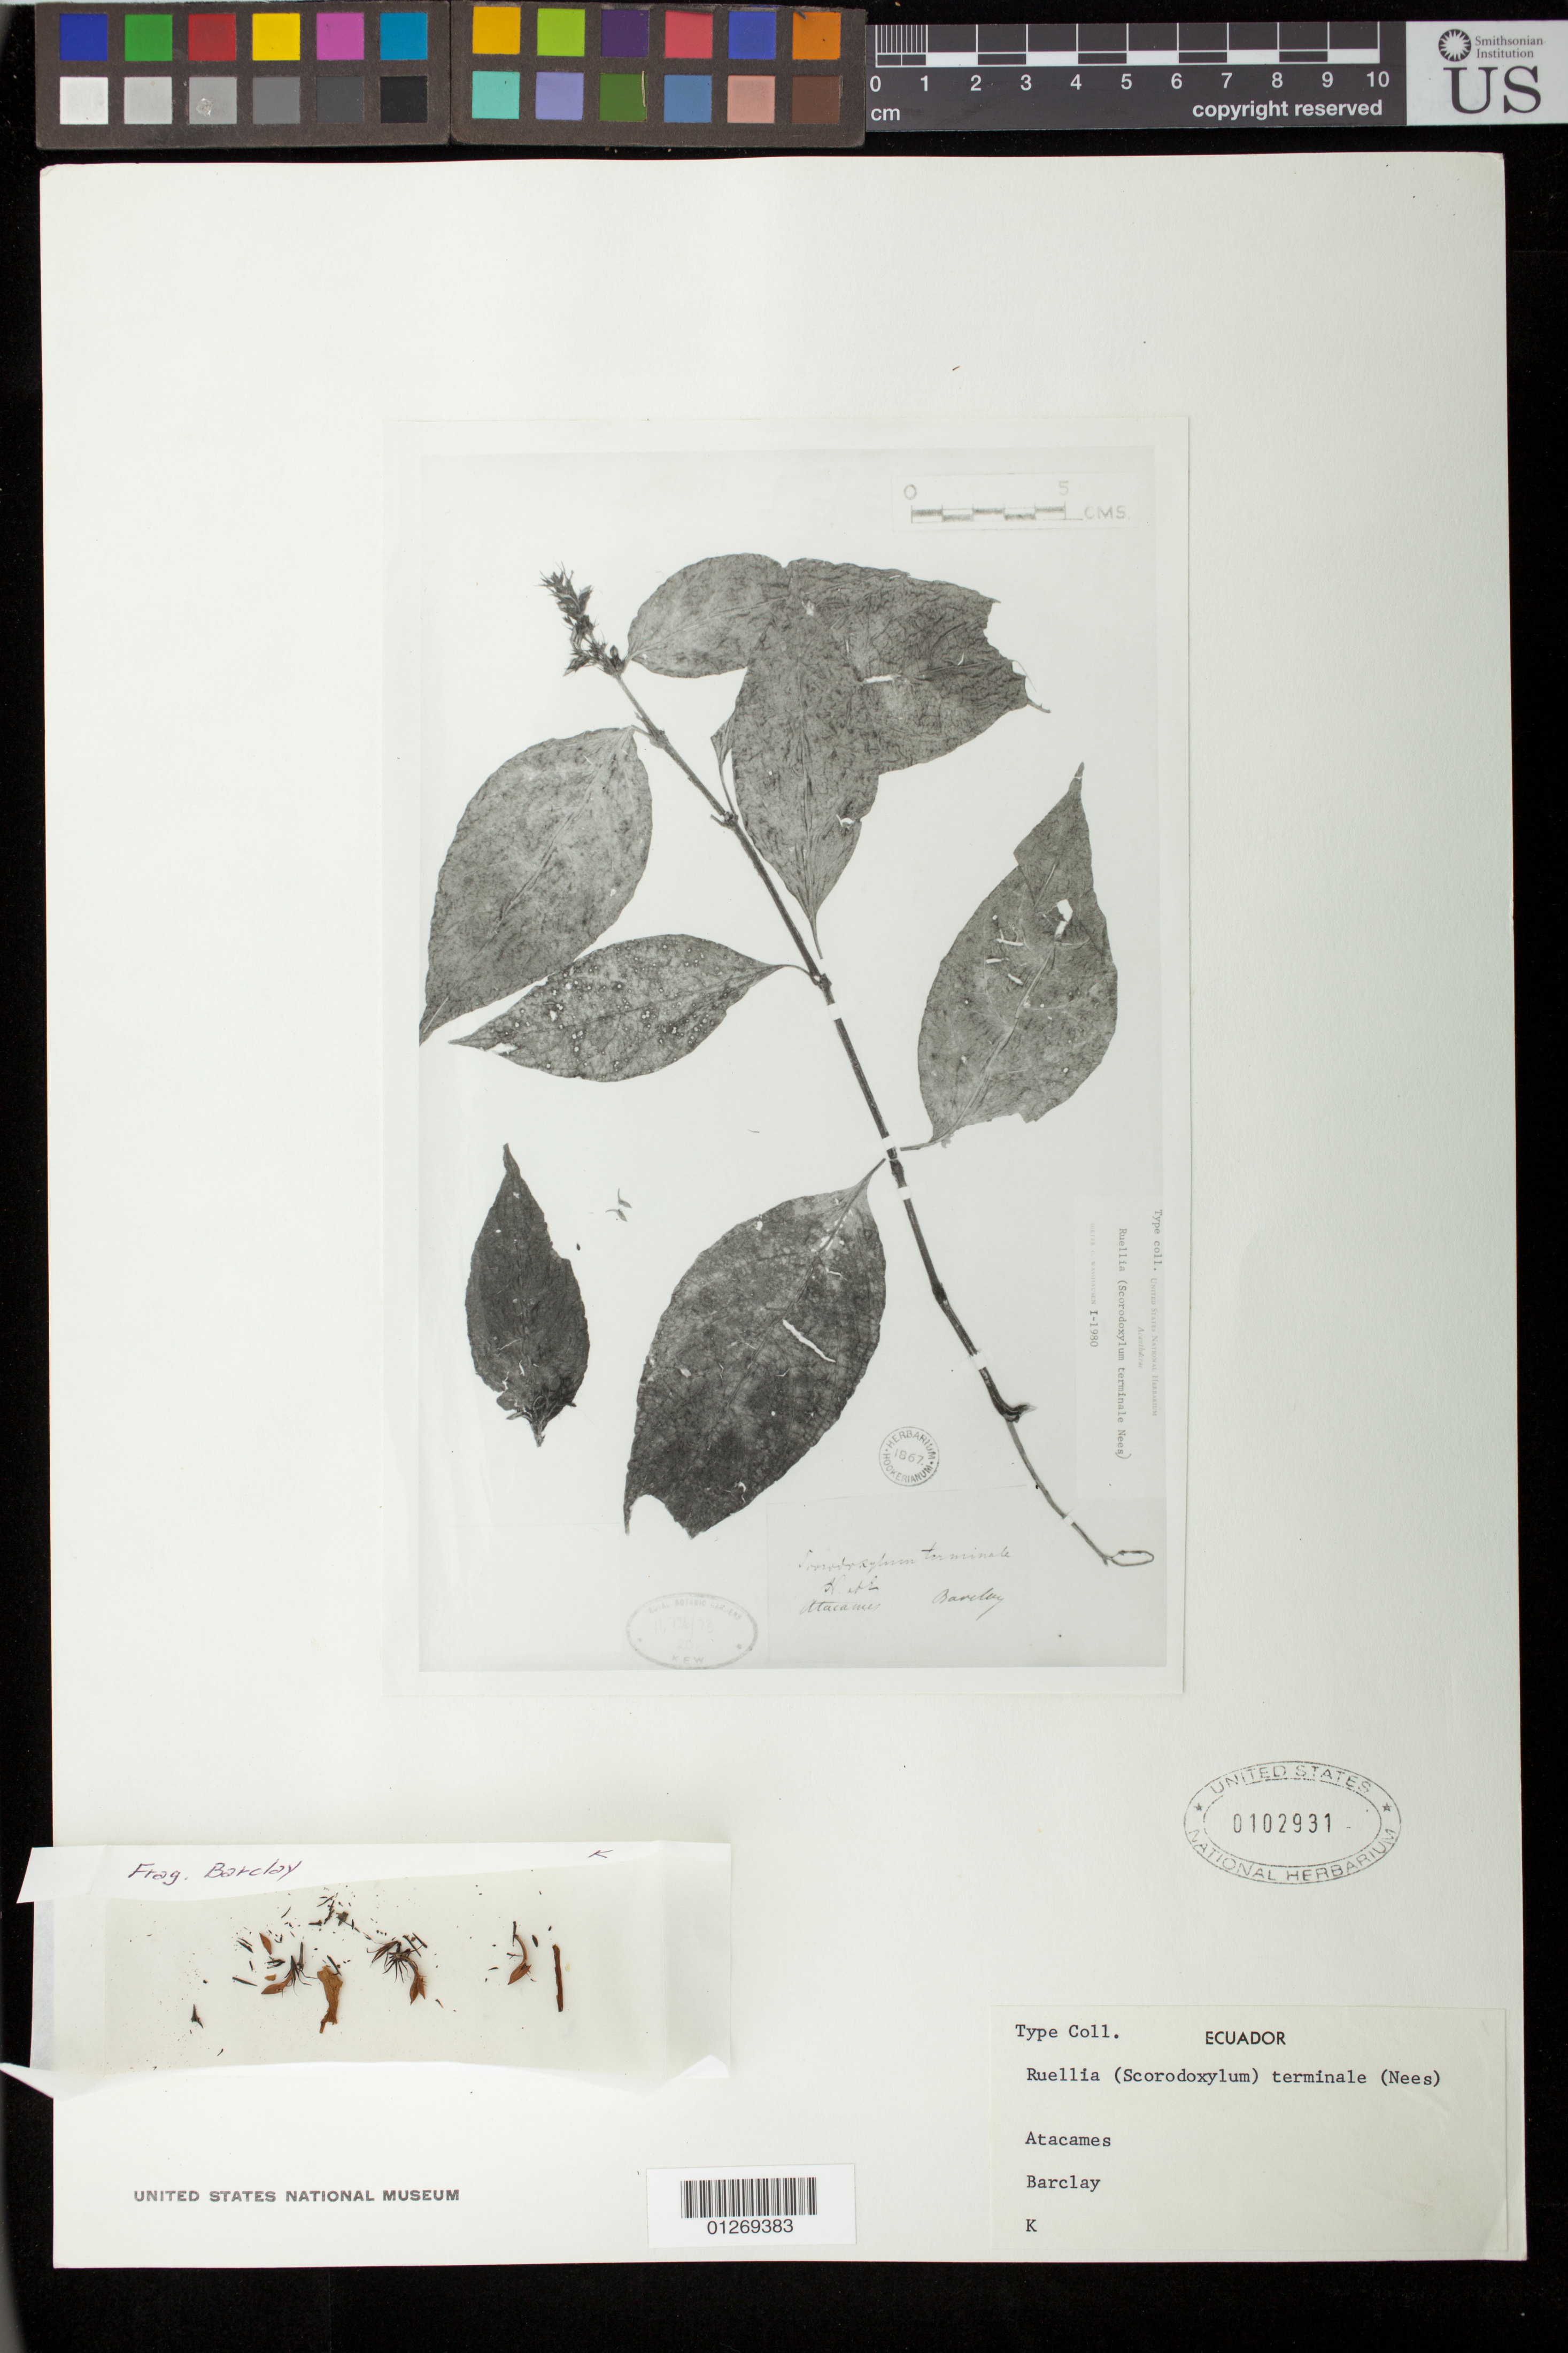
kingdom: Plantae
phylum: Tracheophyta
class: Magnoliopsida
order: Lamiales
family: Acanthaceae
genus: Scorodoxylum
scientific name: Scorodoxylum terminale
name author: Nees in Benth.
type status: Type Collection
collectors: G. W. Barclay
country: Ecuador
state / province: Esmeraldas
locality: Atacames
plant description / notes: Photograph and fragmentary material of type specimen ex herb. Kew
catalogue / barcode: US 102931